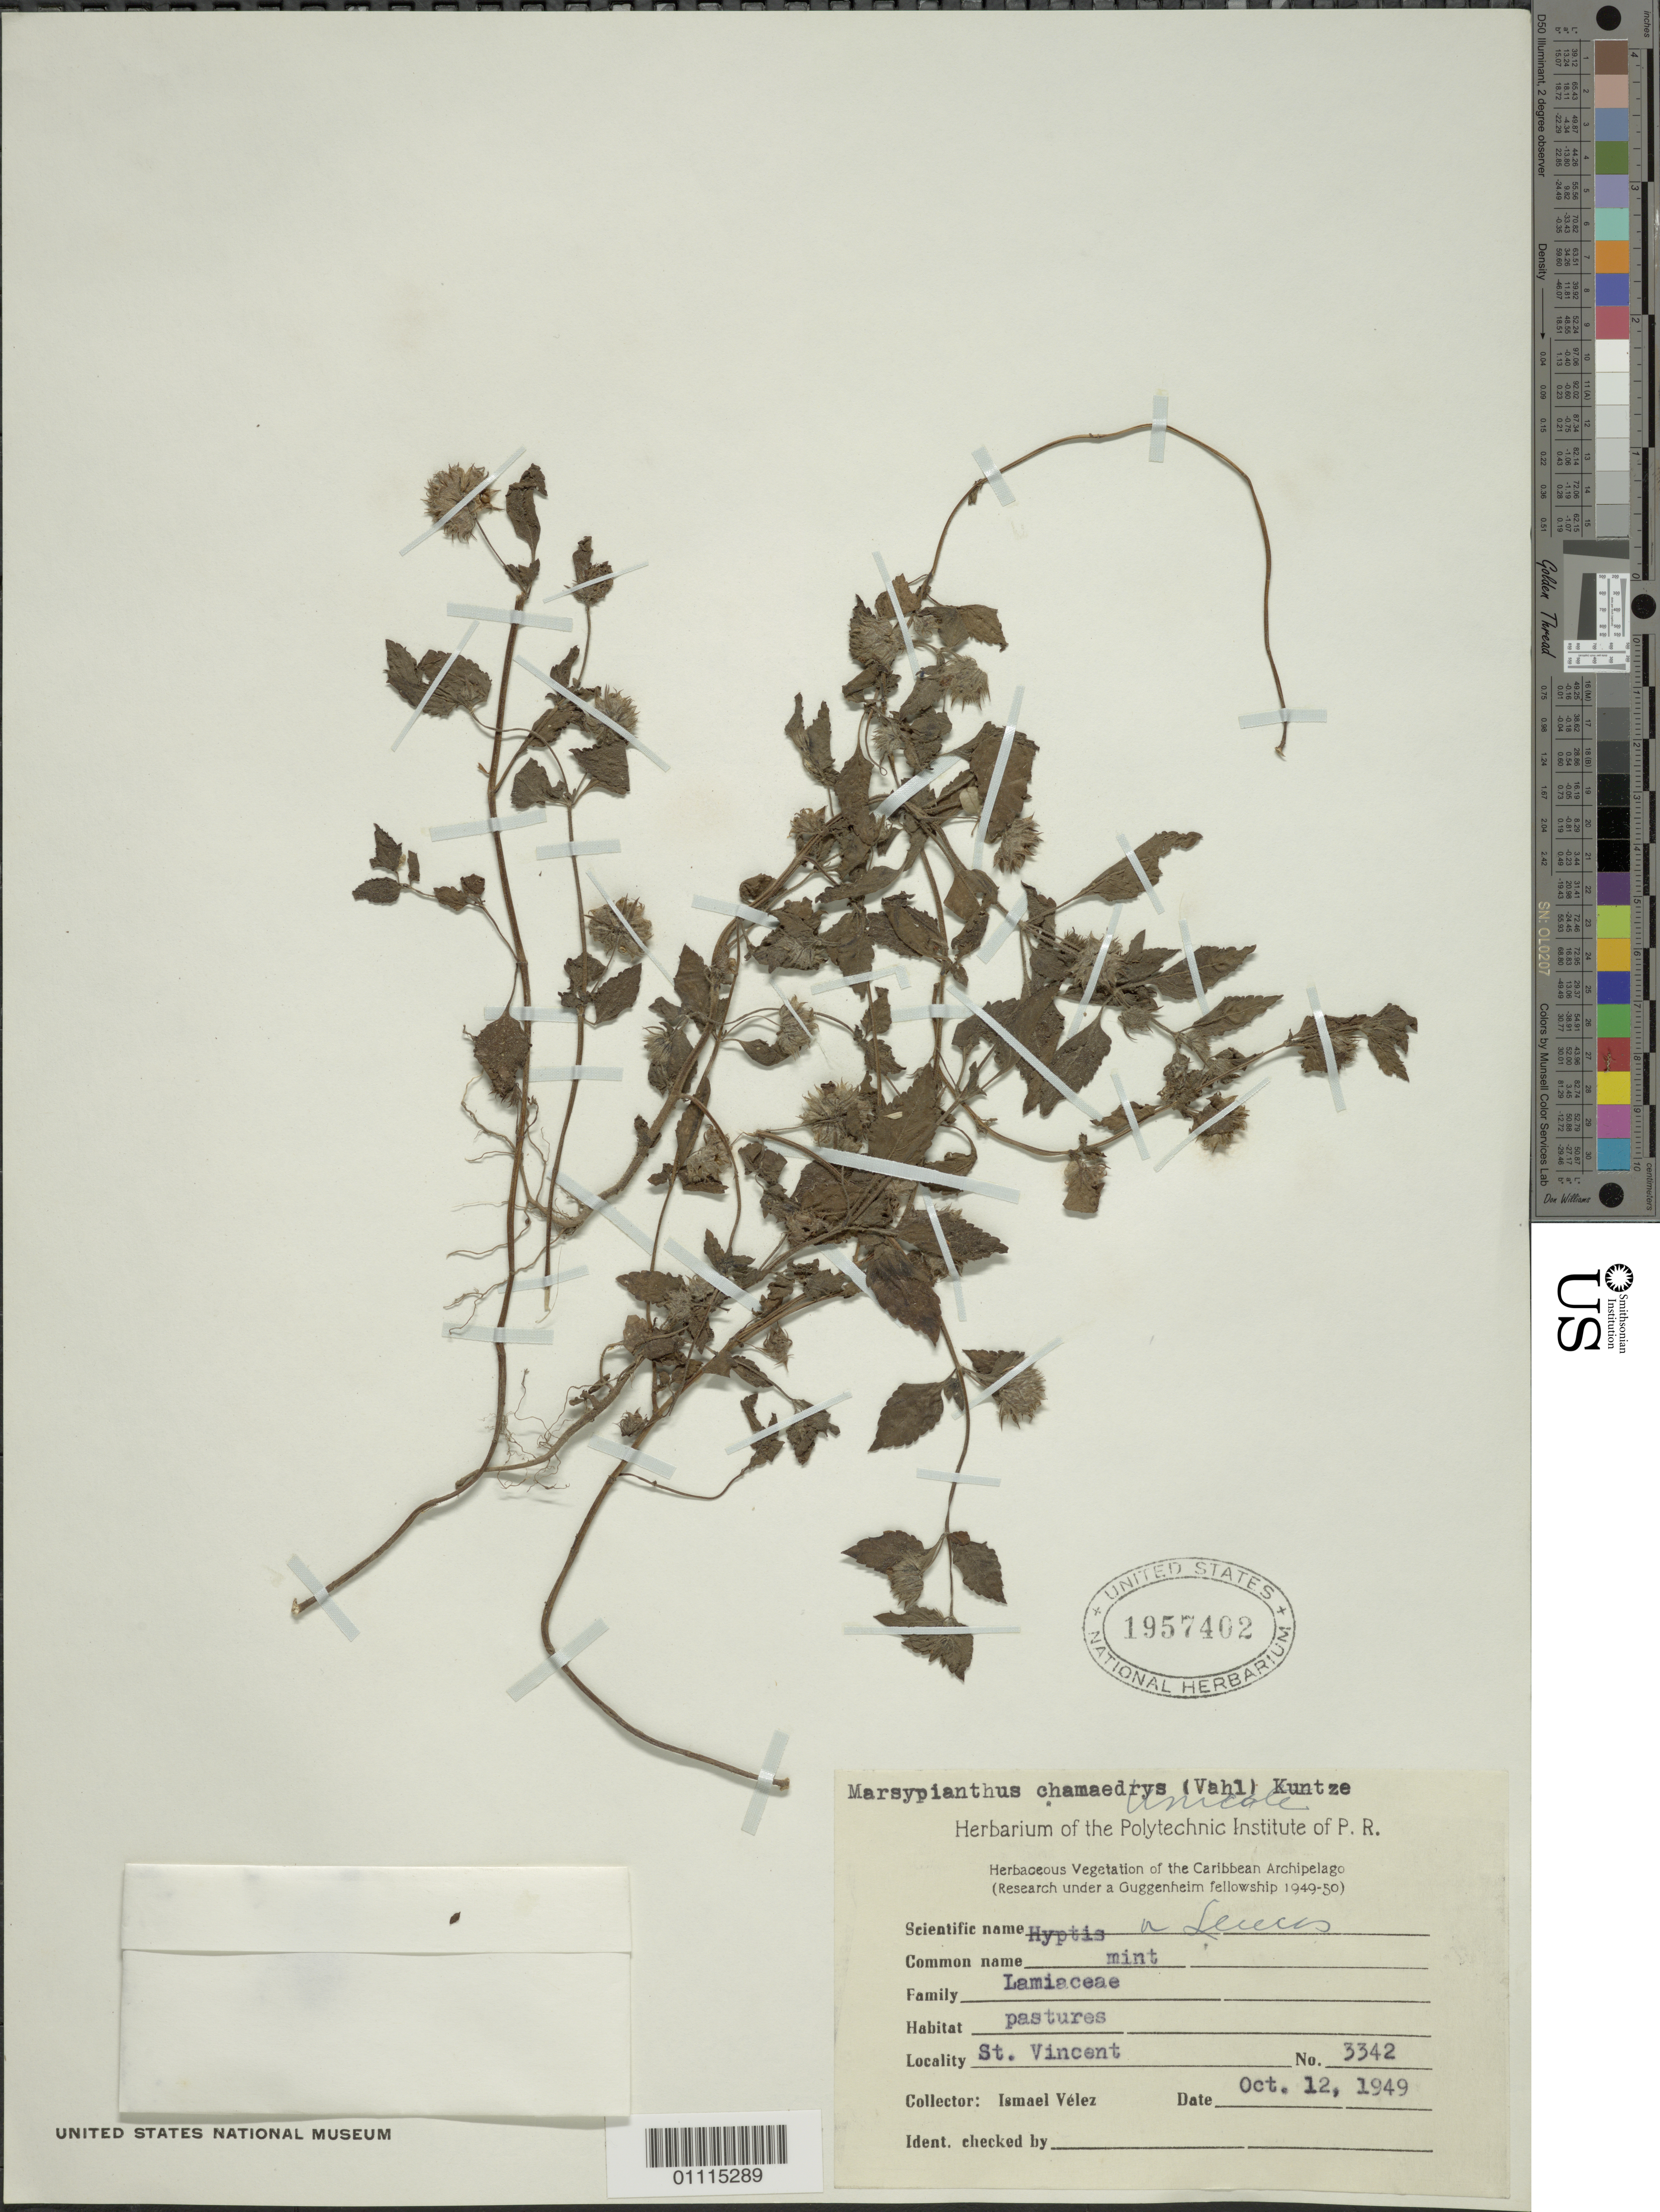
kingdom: Plantae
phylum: Tracheophyta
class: Magnoliopsida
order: Lamiales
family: Lamiaceae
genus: Marsypianthes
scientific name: Marsypianthes chamaedrys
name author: (Vahl) Kuntze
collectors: I. Vélez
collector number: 3342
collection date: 1949-10-12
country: St. Vincent - Grenadines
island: St. Vincent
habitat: Pastures.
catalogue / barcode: US 1957402